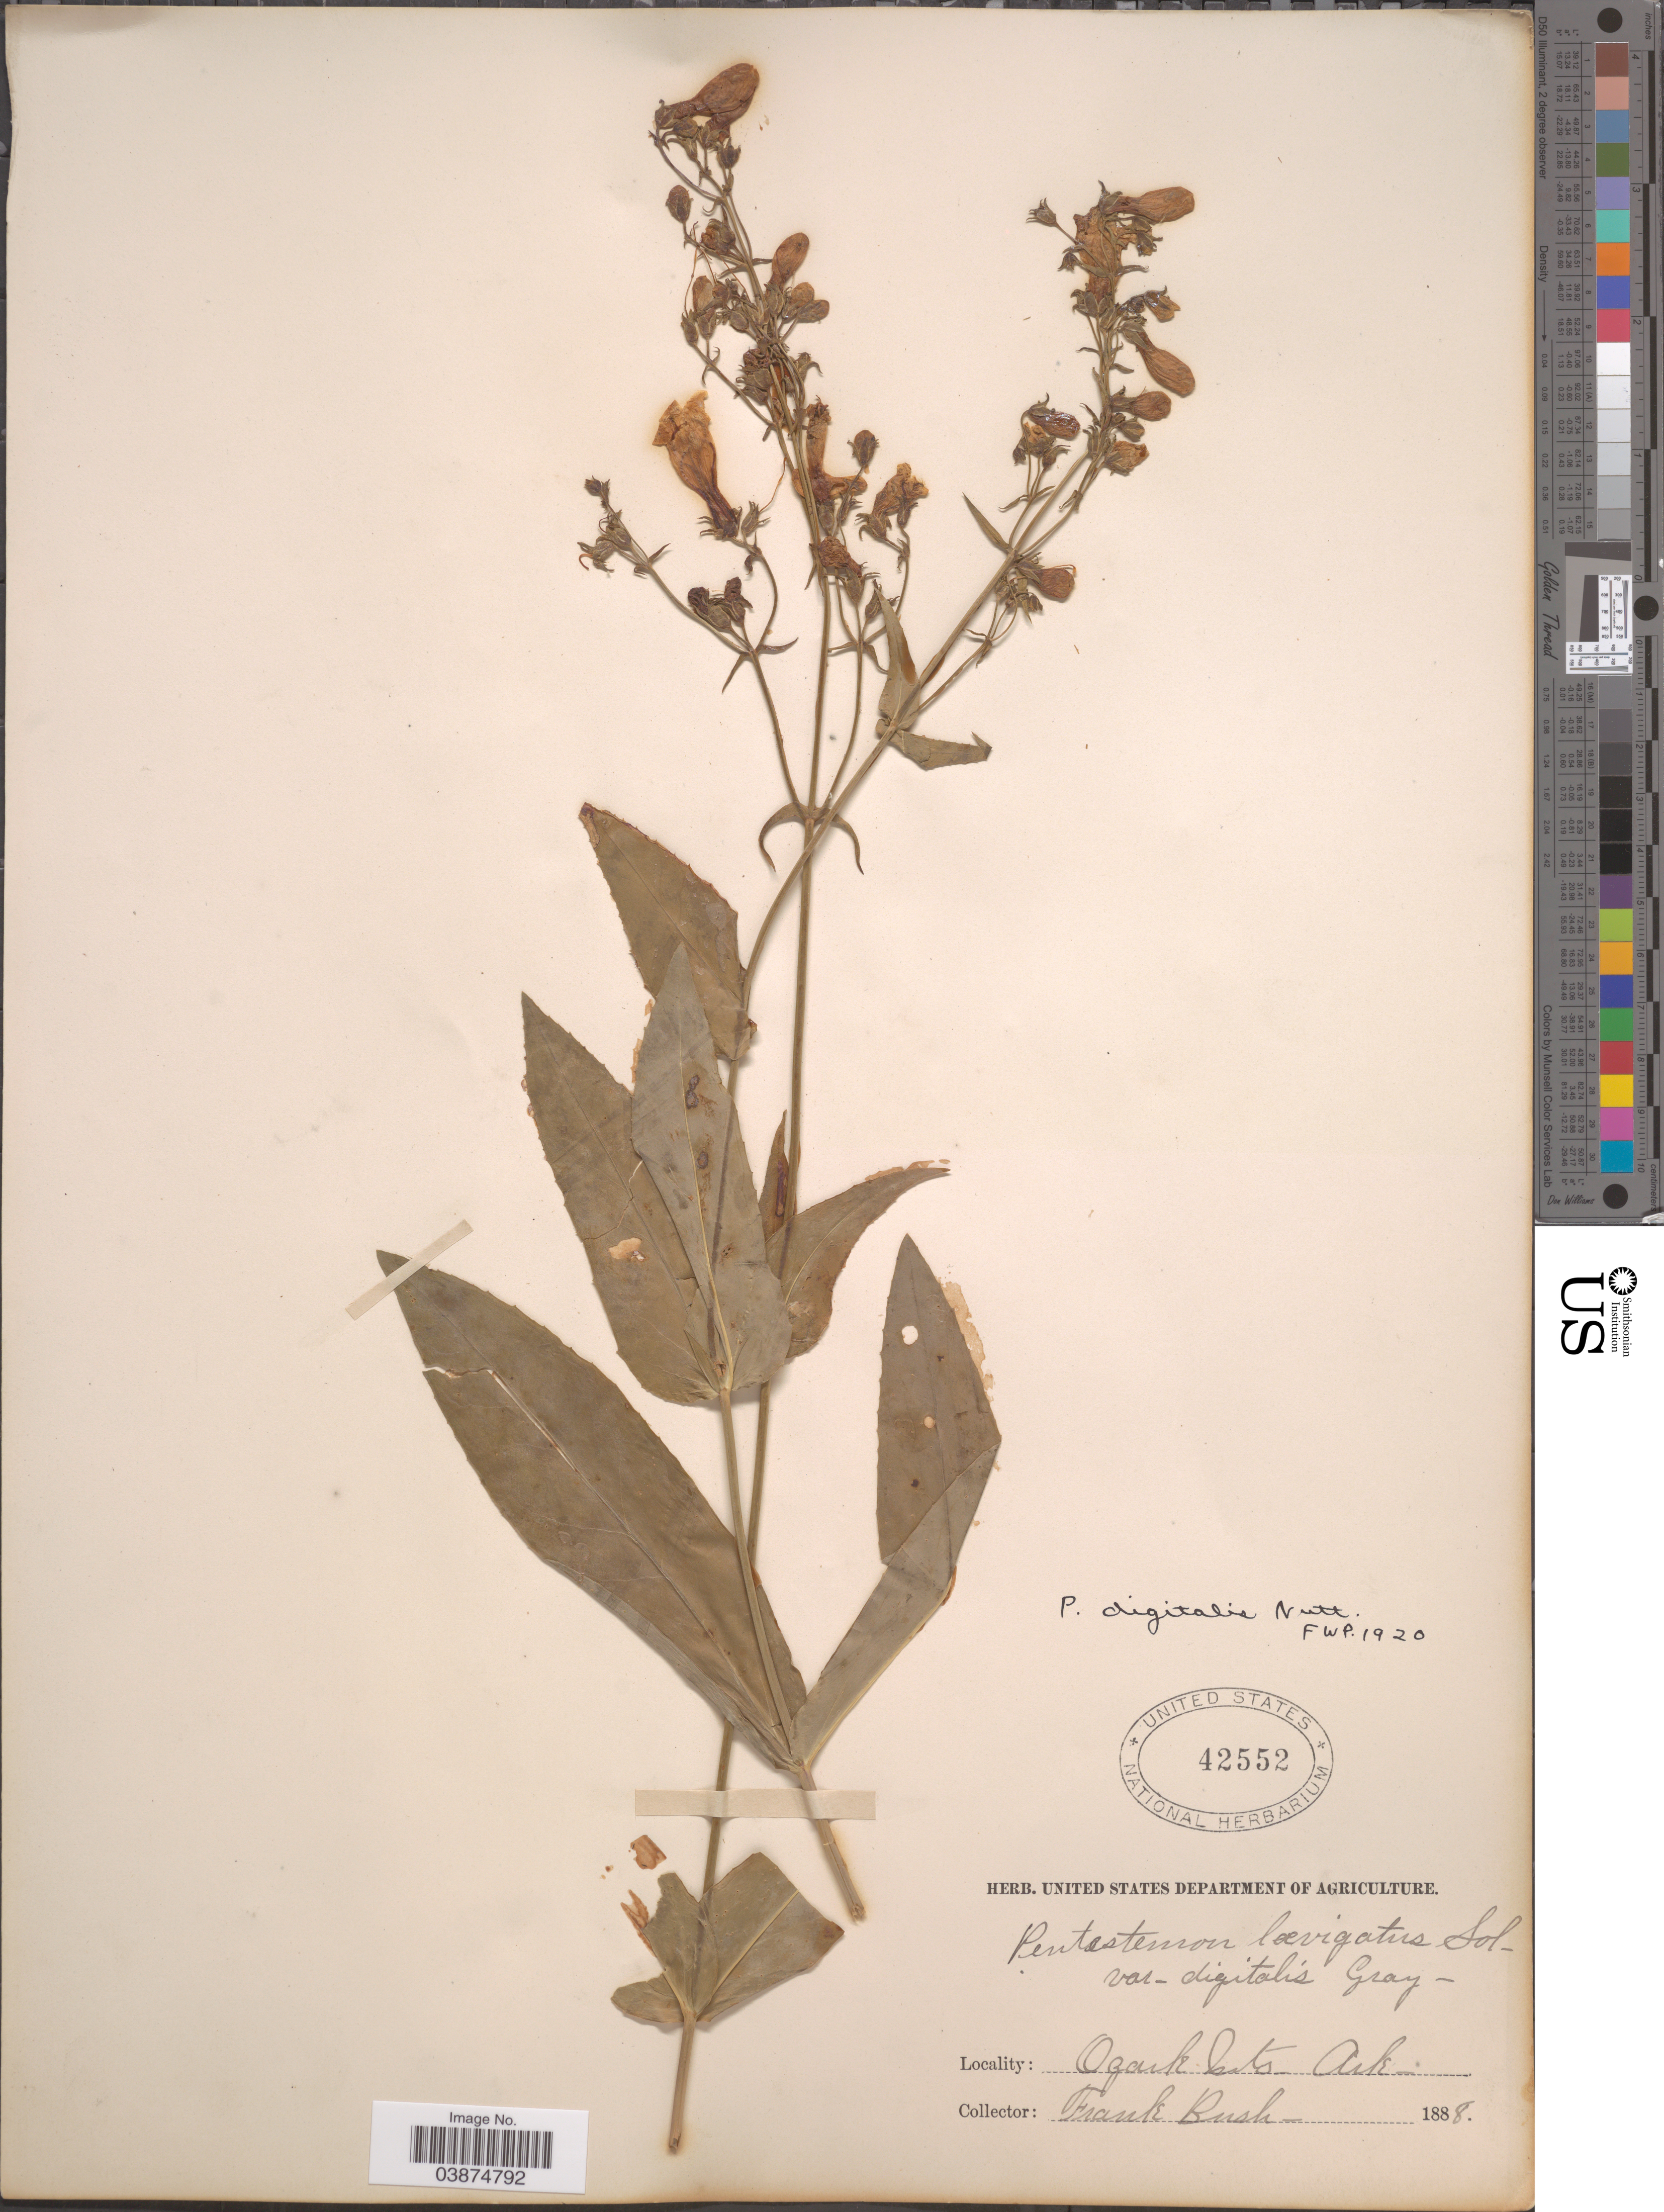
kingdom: Plantae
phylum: Tracheophyta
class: Magnoliopsida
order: Lamiales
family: Plantaginaceae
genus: Penstemon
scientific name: Penstemon digitalis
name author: Nutt. ex Sims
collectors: F. Bush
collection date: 1888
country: United States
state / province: Arkansas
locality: Ozark Mts.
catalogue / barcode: US 42552